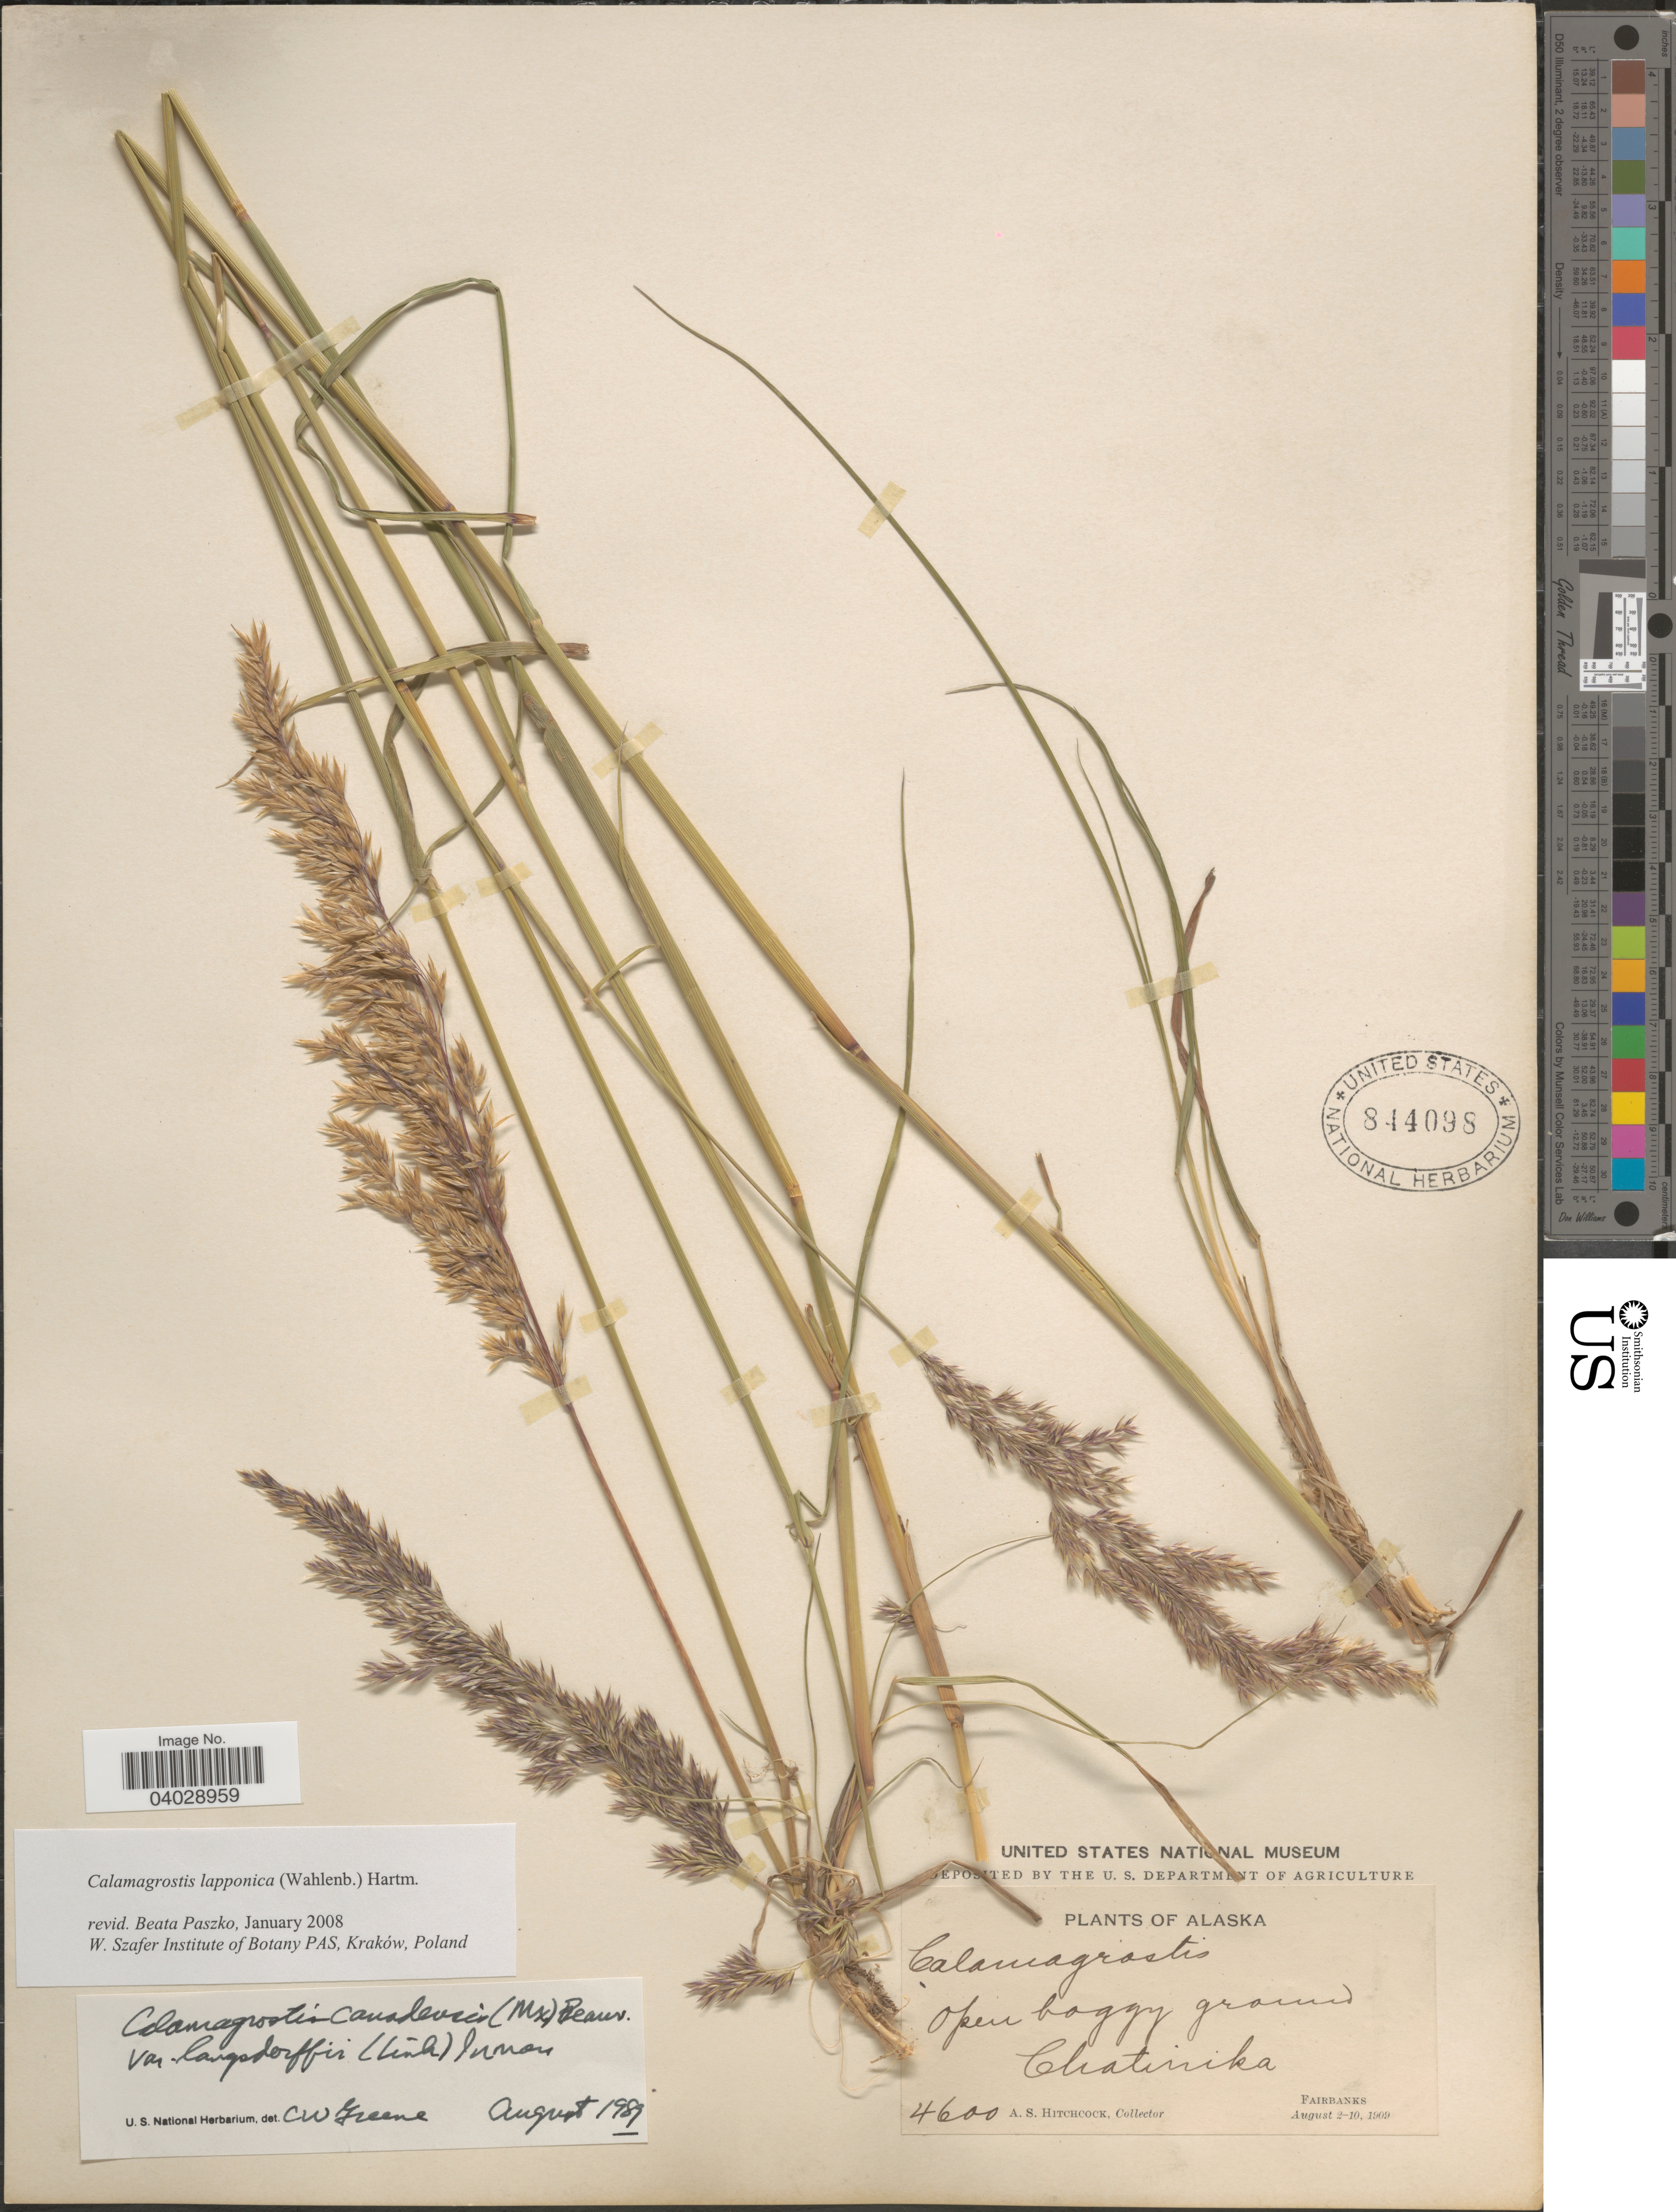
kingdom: Plantae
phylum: Tracheophyta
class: Liliopsida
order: Poales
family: Poaceae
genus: Calamagrostis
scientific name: Calamagrostis lapponica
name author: (Wahlenb.) Hartm.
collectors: A. S. Hitchcock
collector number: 4600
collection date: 1909-08-02/1909-08-10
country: United States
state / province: Alaska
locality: Open boggy ground, Chatinika. Fairbanks.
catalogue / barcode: US 844098